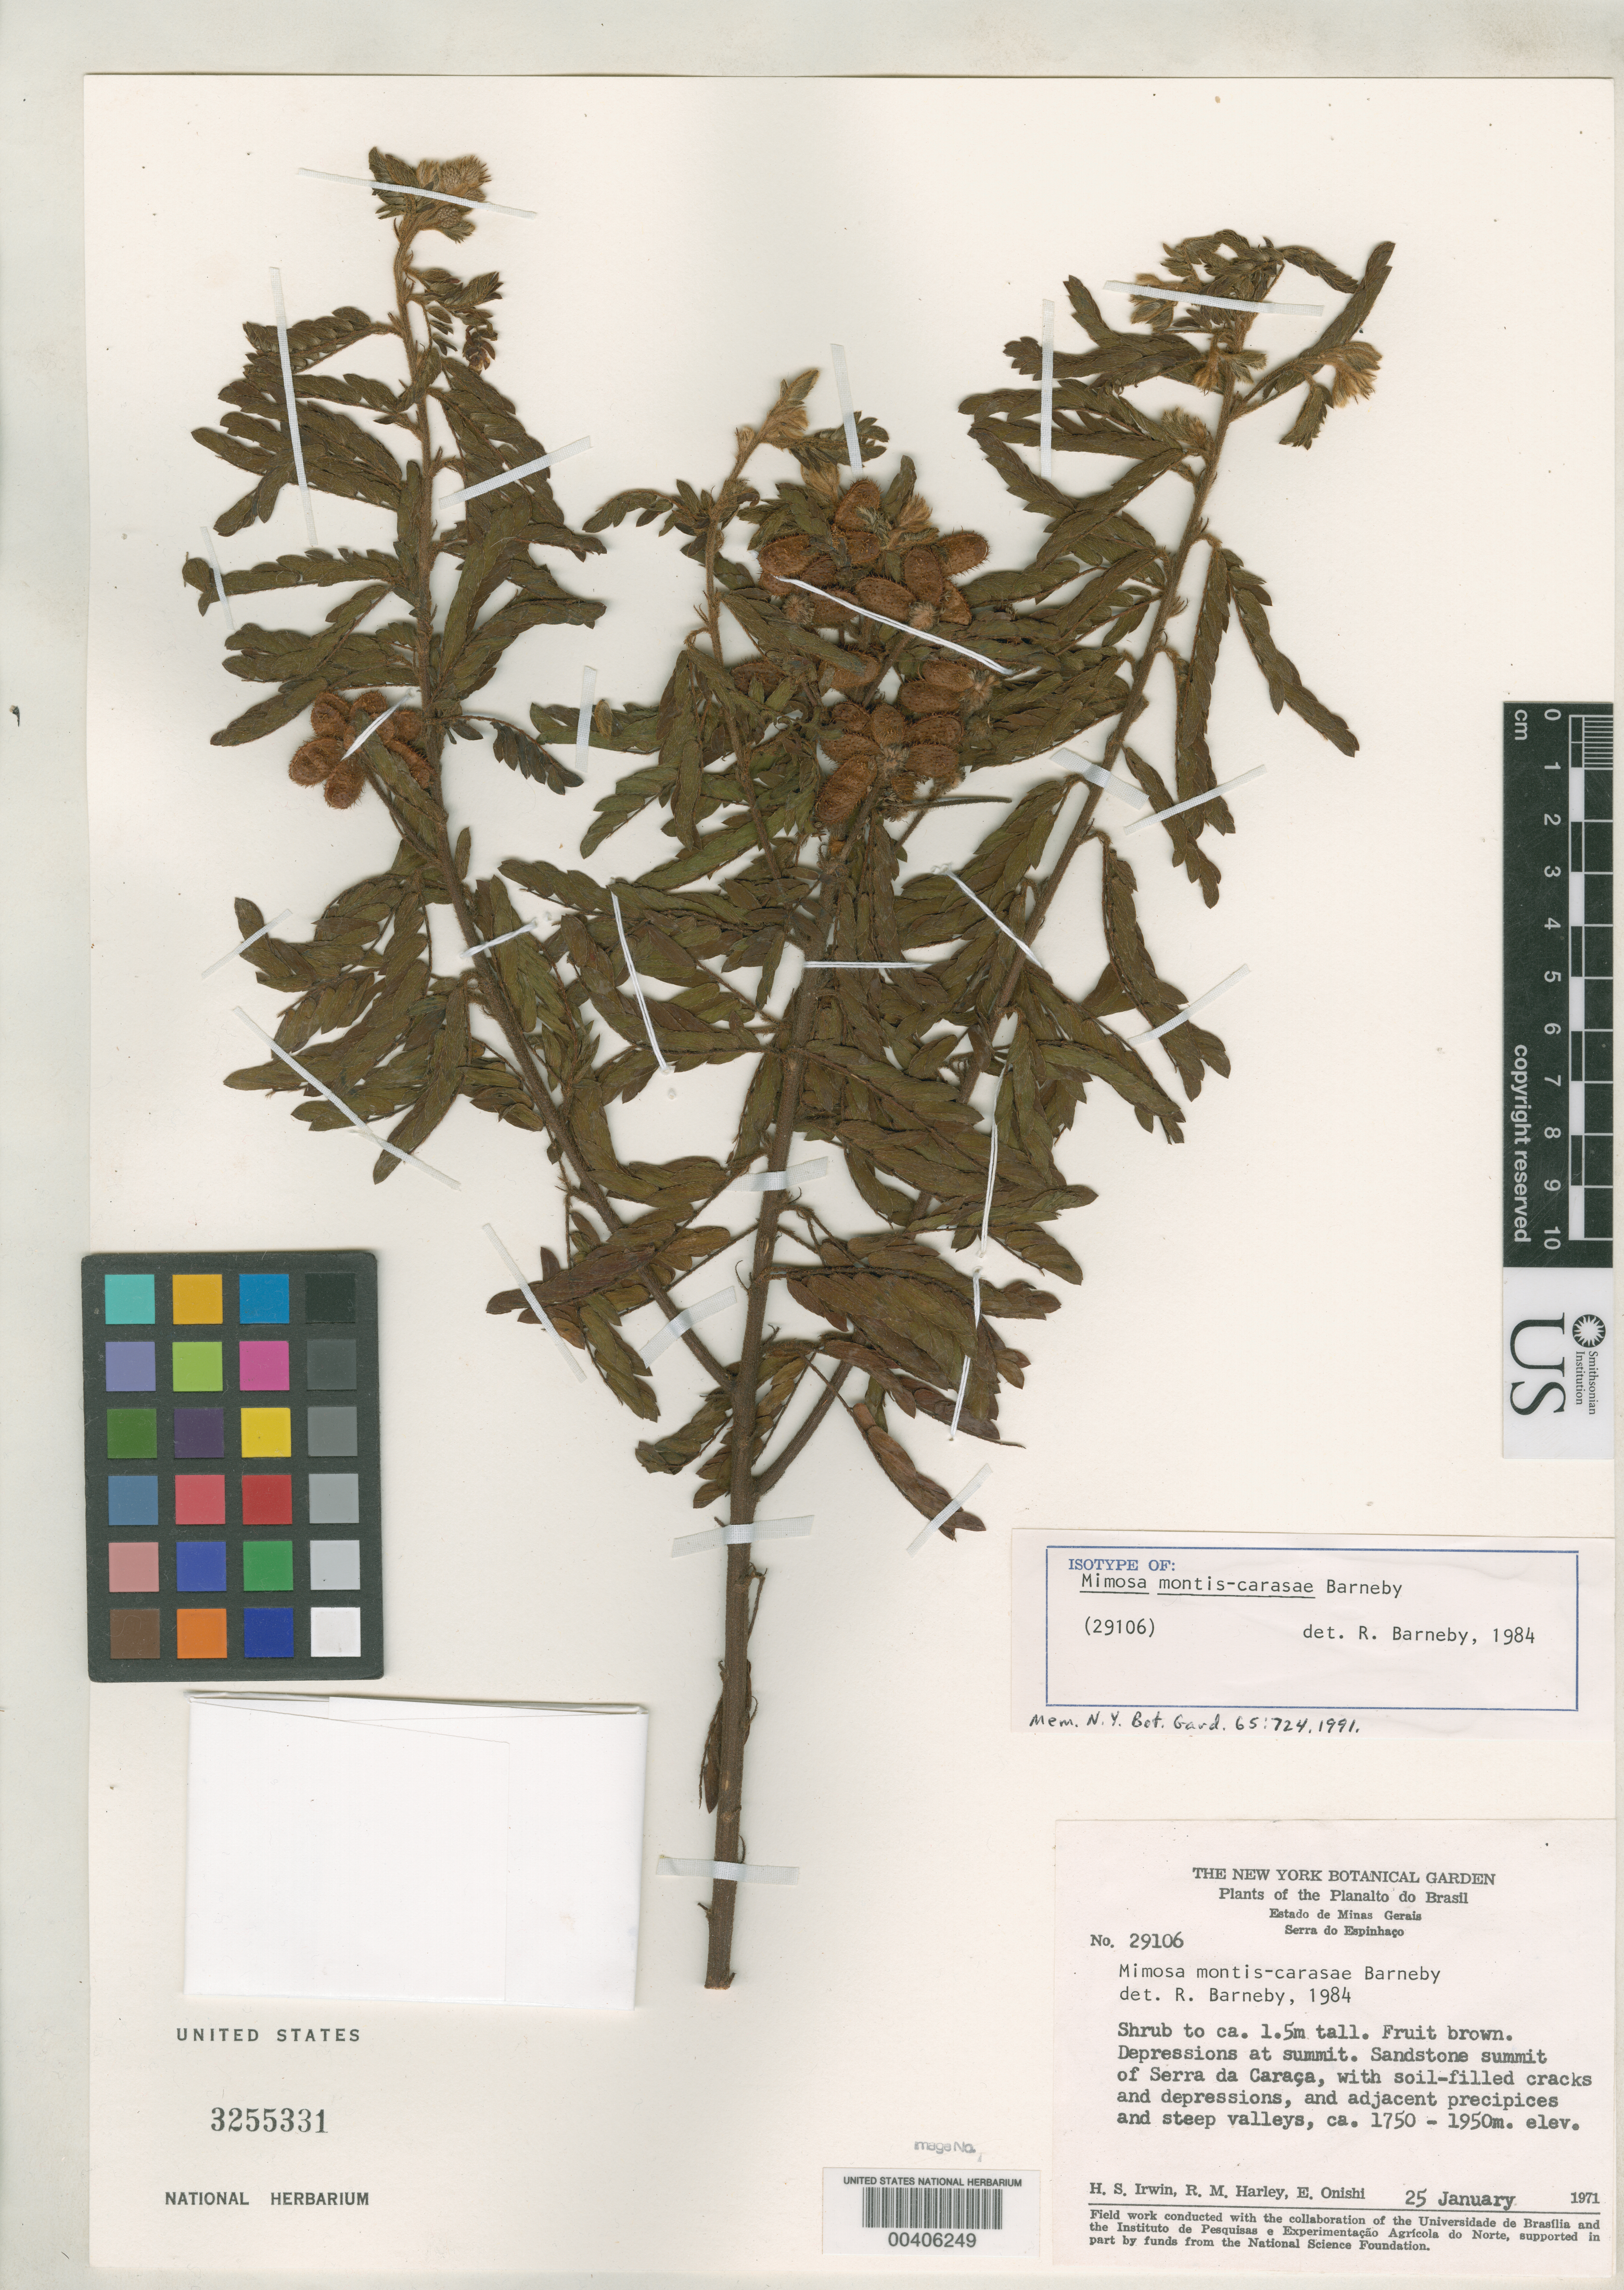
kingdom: Plantae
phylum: Tracheophyta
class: Magnoliopsida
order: Fabales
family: Fabaceae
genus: Mimosa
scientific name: Mimosa montis-carasae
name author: Barneby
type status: Isotype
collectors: H. Irwin, R. M. Harley & E. Onishi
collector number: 29106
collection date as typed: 26 Jan 1971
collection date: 1971-01-26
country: Brazil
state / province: Minas Gerais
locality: Serra do Espinhaco, summit of Serra da Caraca.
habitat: Sandstone summit.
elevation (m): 1750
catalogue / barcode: US 3255331